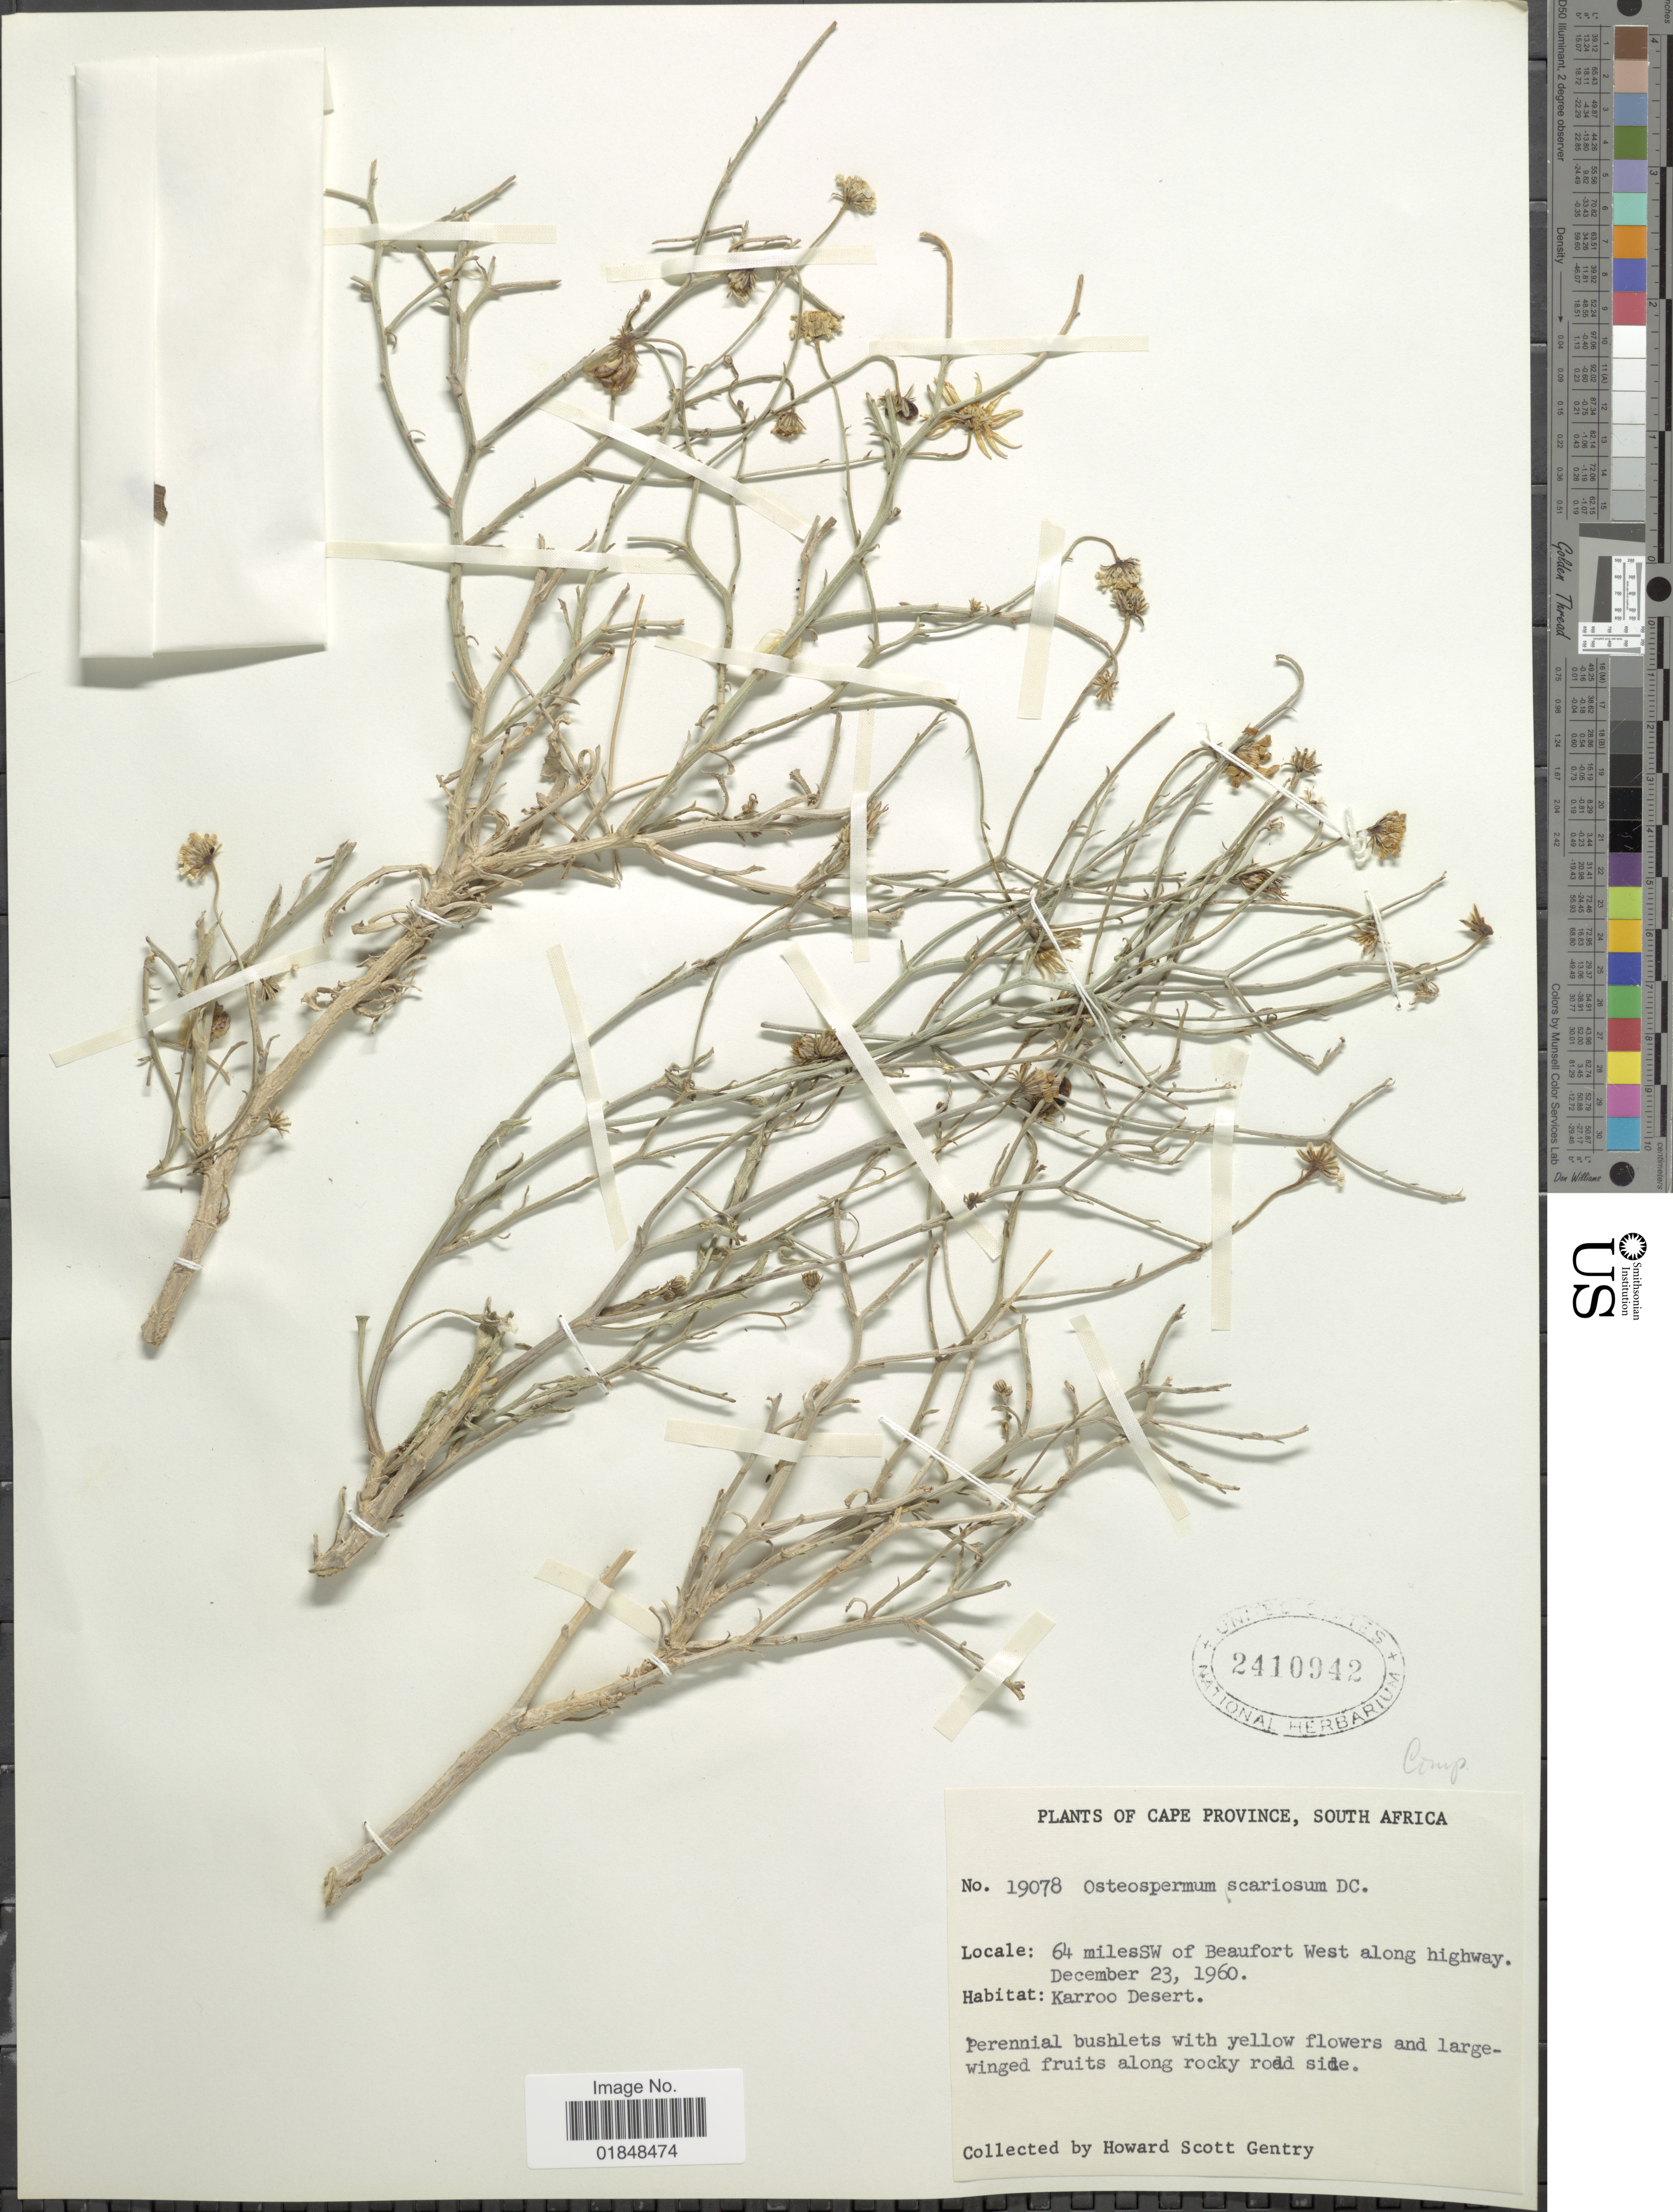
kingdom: Plantae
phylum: Tracheophyta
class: Magnoliopsida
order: Asterales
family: Asteraceae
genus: Osteospermum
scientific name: Osteospermum scariosum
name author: DC.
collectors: H. S. Gentry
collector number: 19078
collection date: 1960-12-23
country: South Africa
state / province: Western Cape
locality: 64 miles SW of Beaufort West along highway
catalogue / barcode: US 2410942